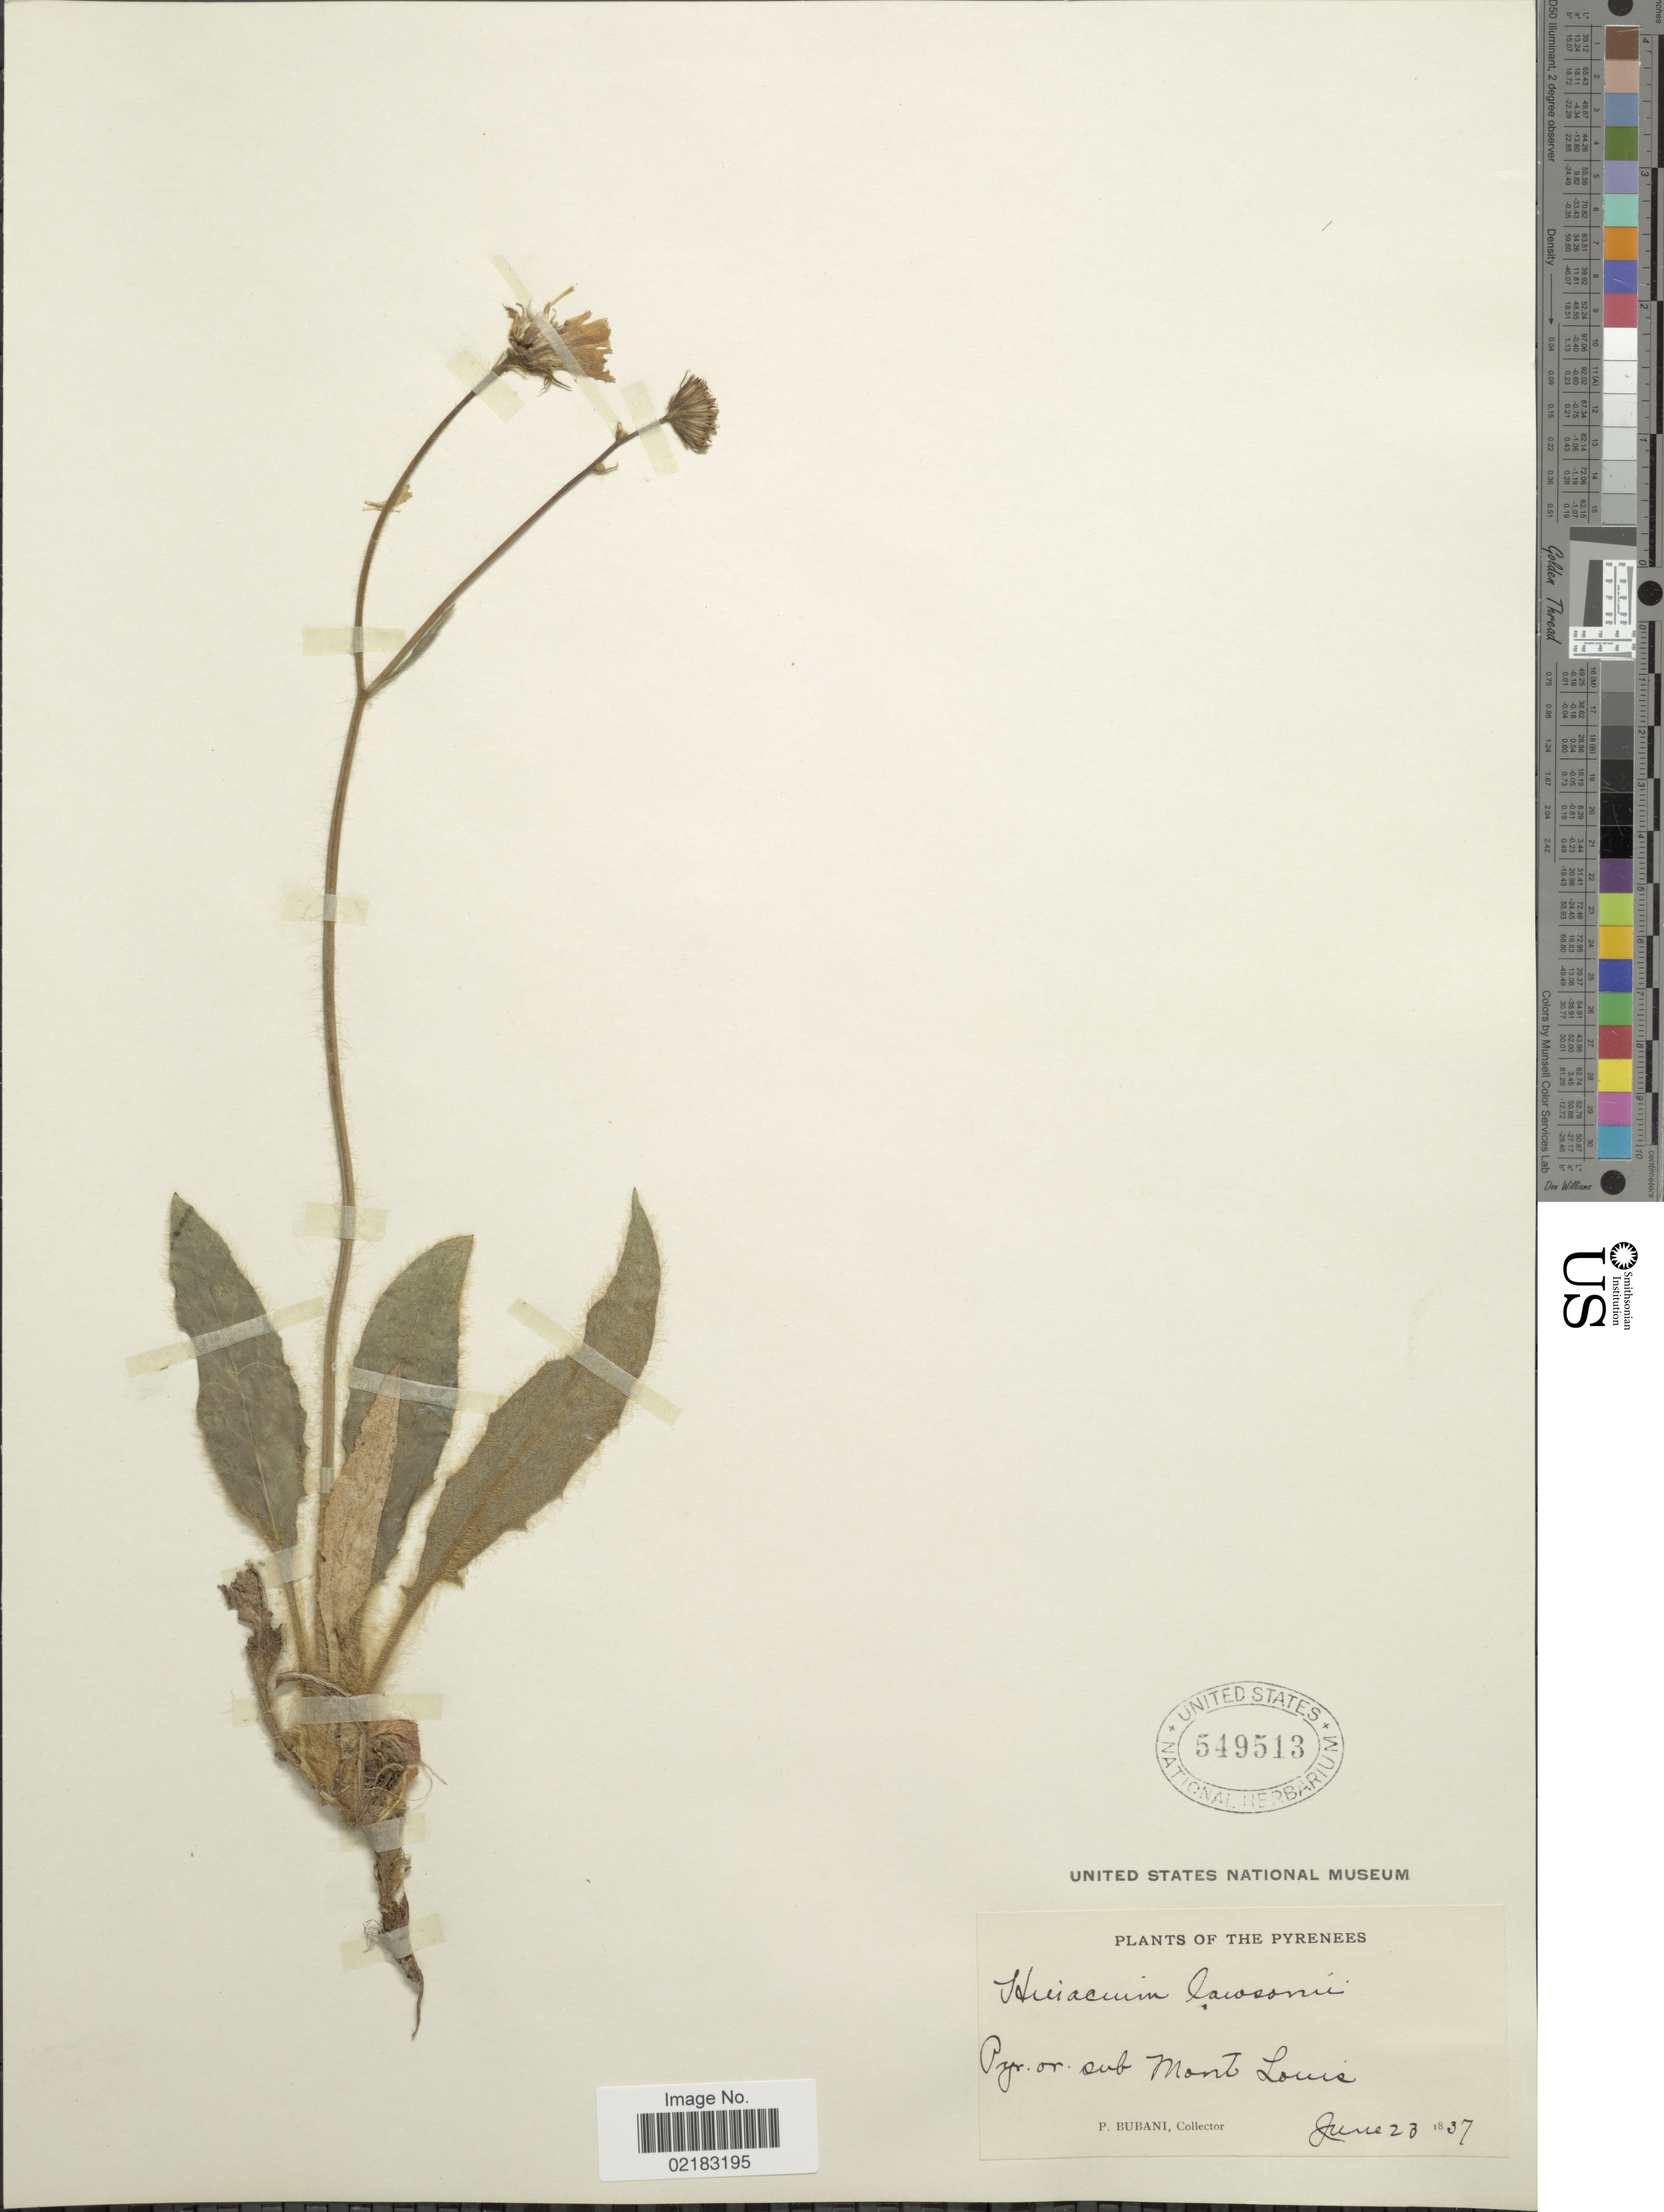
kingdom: Plantae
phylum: Tracheophyta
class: Magnoliopsida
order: Asterales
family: Asteraceae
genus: Hieracium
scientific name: Hieracium lawsonii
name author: Vill.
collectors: P. Bubani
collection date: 1837-06-23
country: France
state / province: Occitanie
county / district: Pyrénées-Orientales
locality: Pyrenees. Pyr. or. sub Mont Louis [Mont-Louis].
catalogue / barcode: US 549513